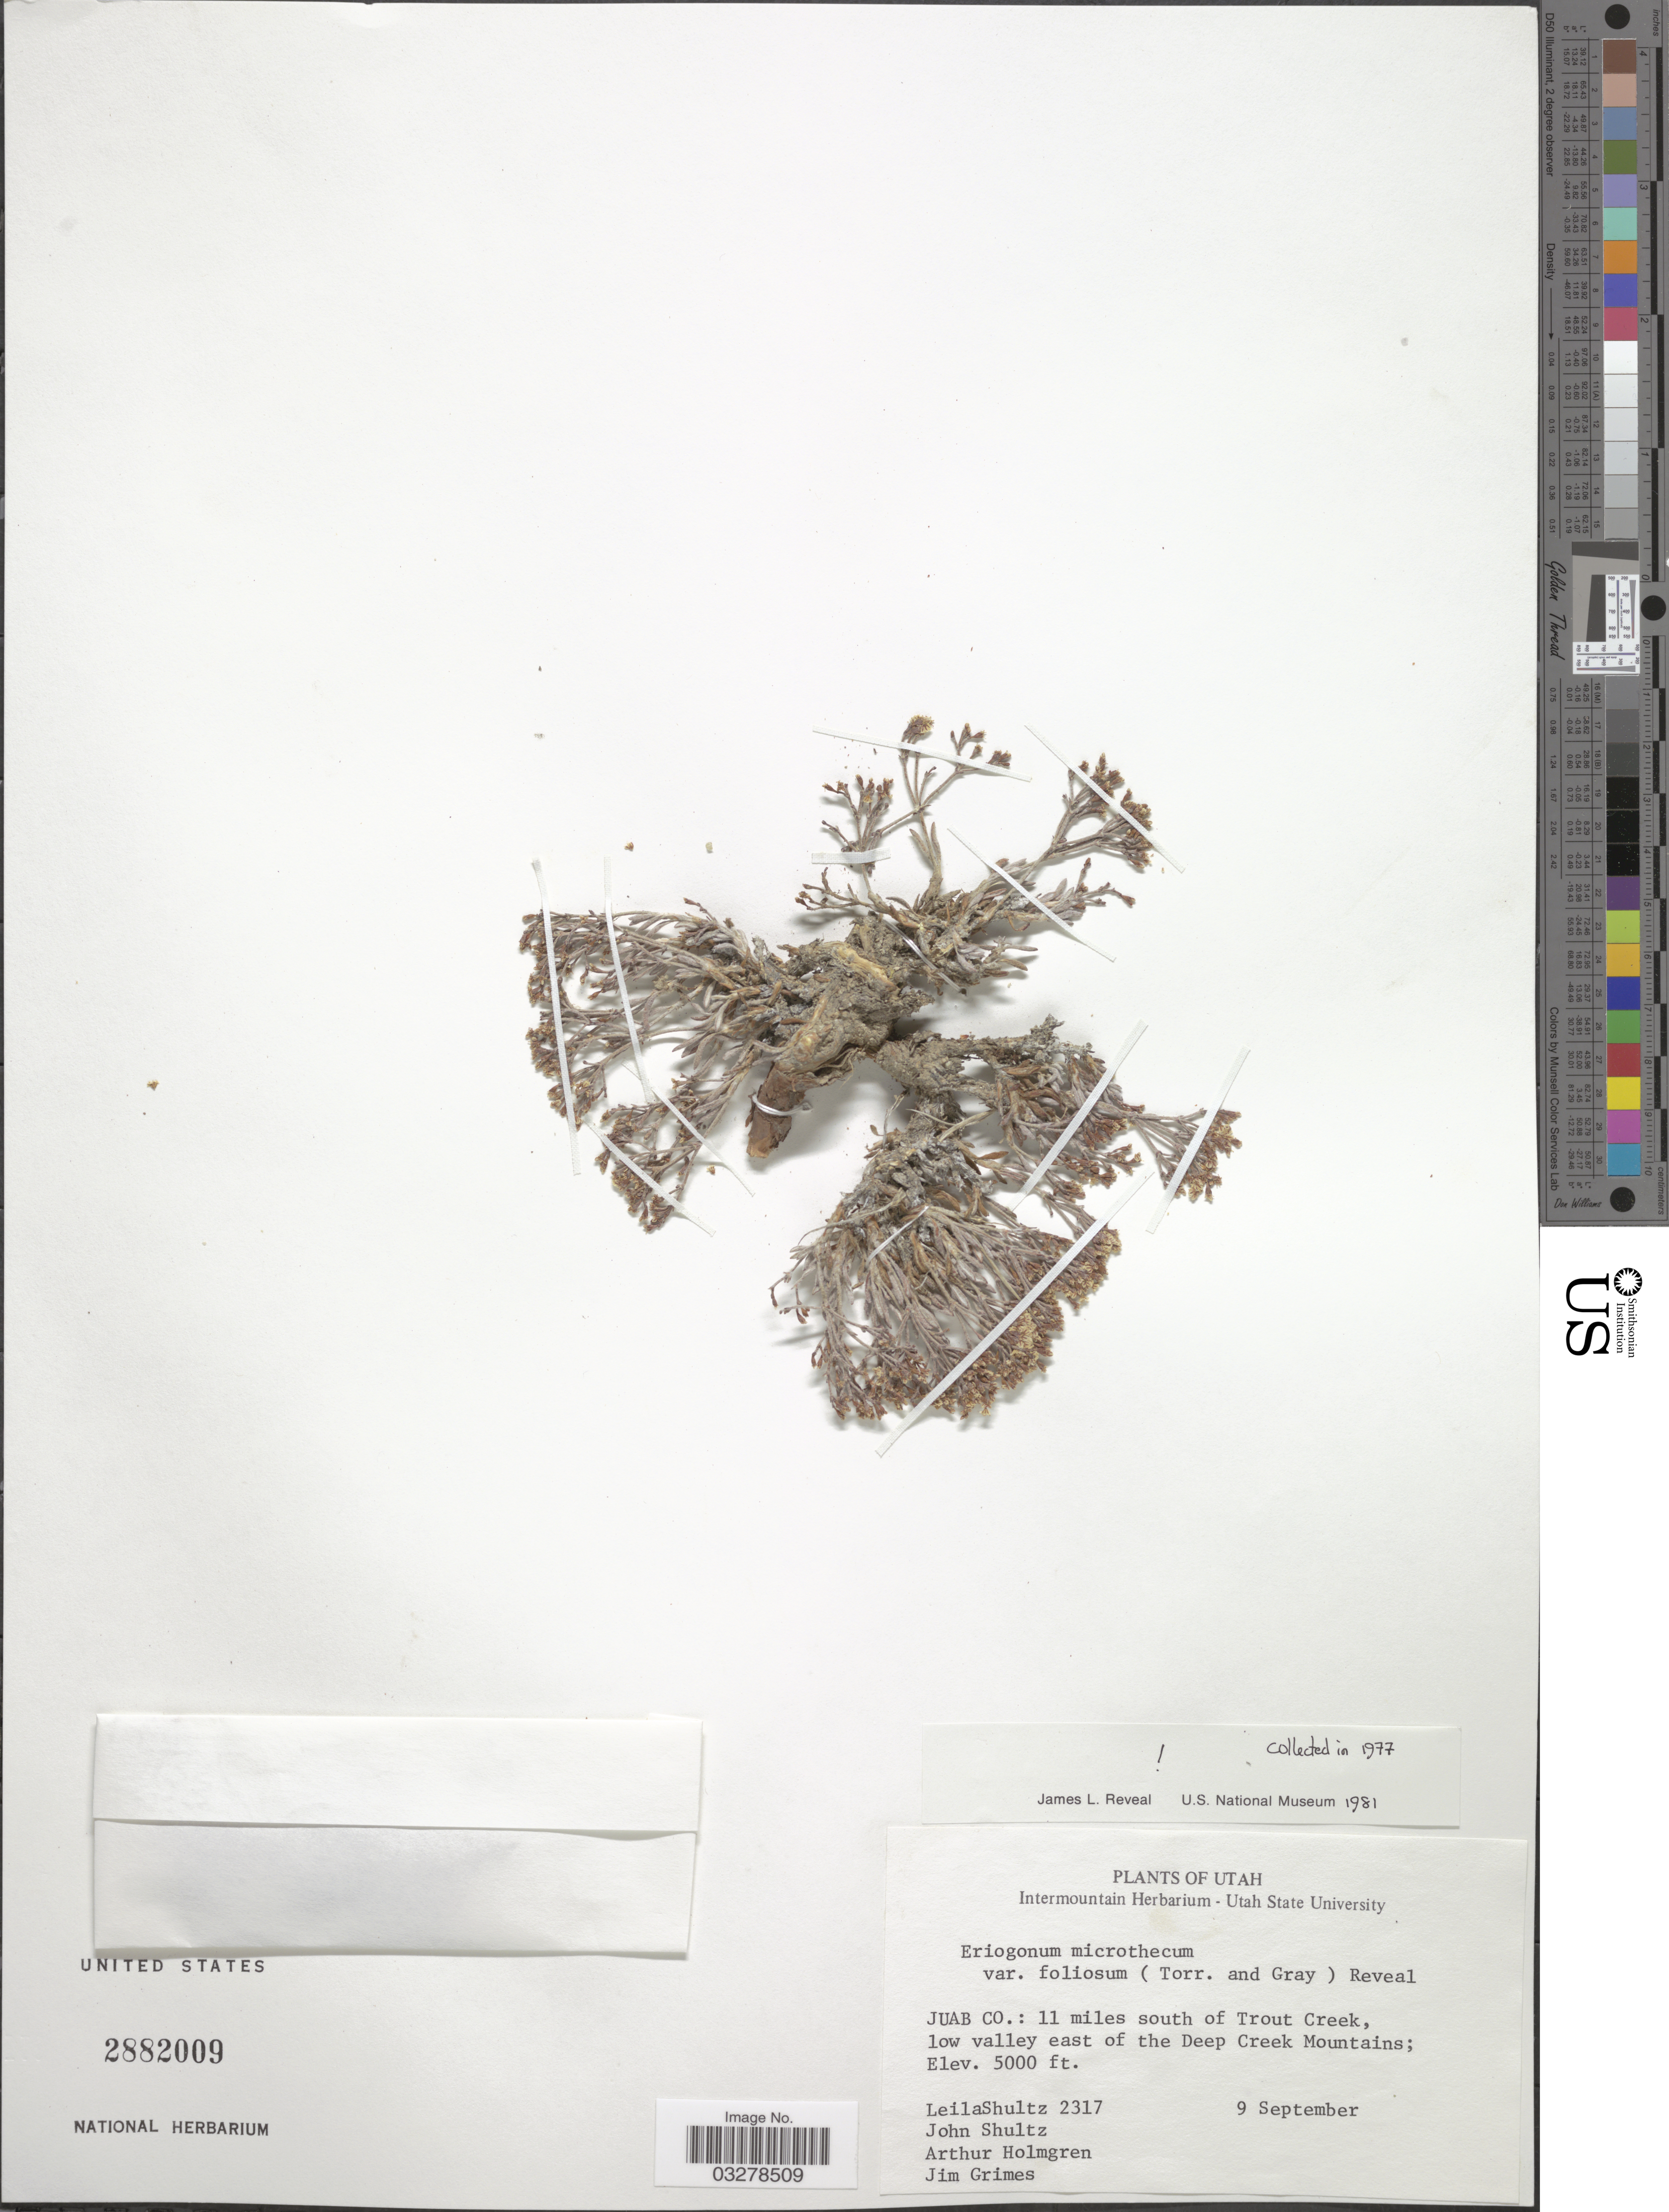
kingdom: Plantae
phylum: Tracheophyta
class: Magnoliopsida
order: Caryophyllales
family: Polygonaceae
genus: Eriogonum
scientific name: Eriogonum microtheca var. foliosum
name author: (Torr. & A. Gray) Reveal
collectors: L. Shultz, J. Shultz, A. H. Holmgren & J. Grimes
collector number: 2317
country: United States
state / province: Utah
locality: Juab Co.: 11 miles south of Trout Creek, low valley east of the Deep Creek Mountains.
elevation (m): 1524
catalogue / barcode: US 2882009